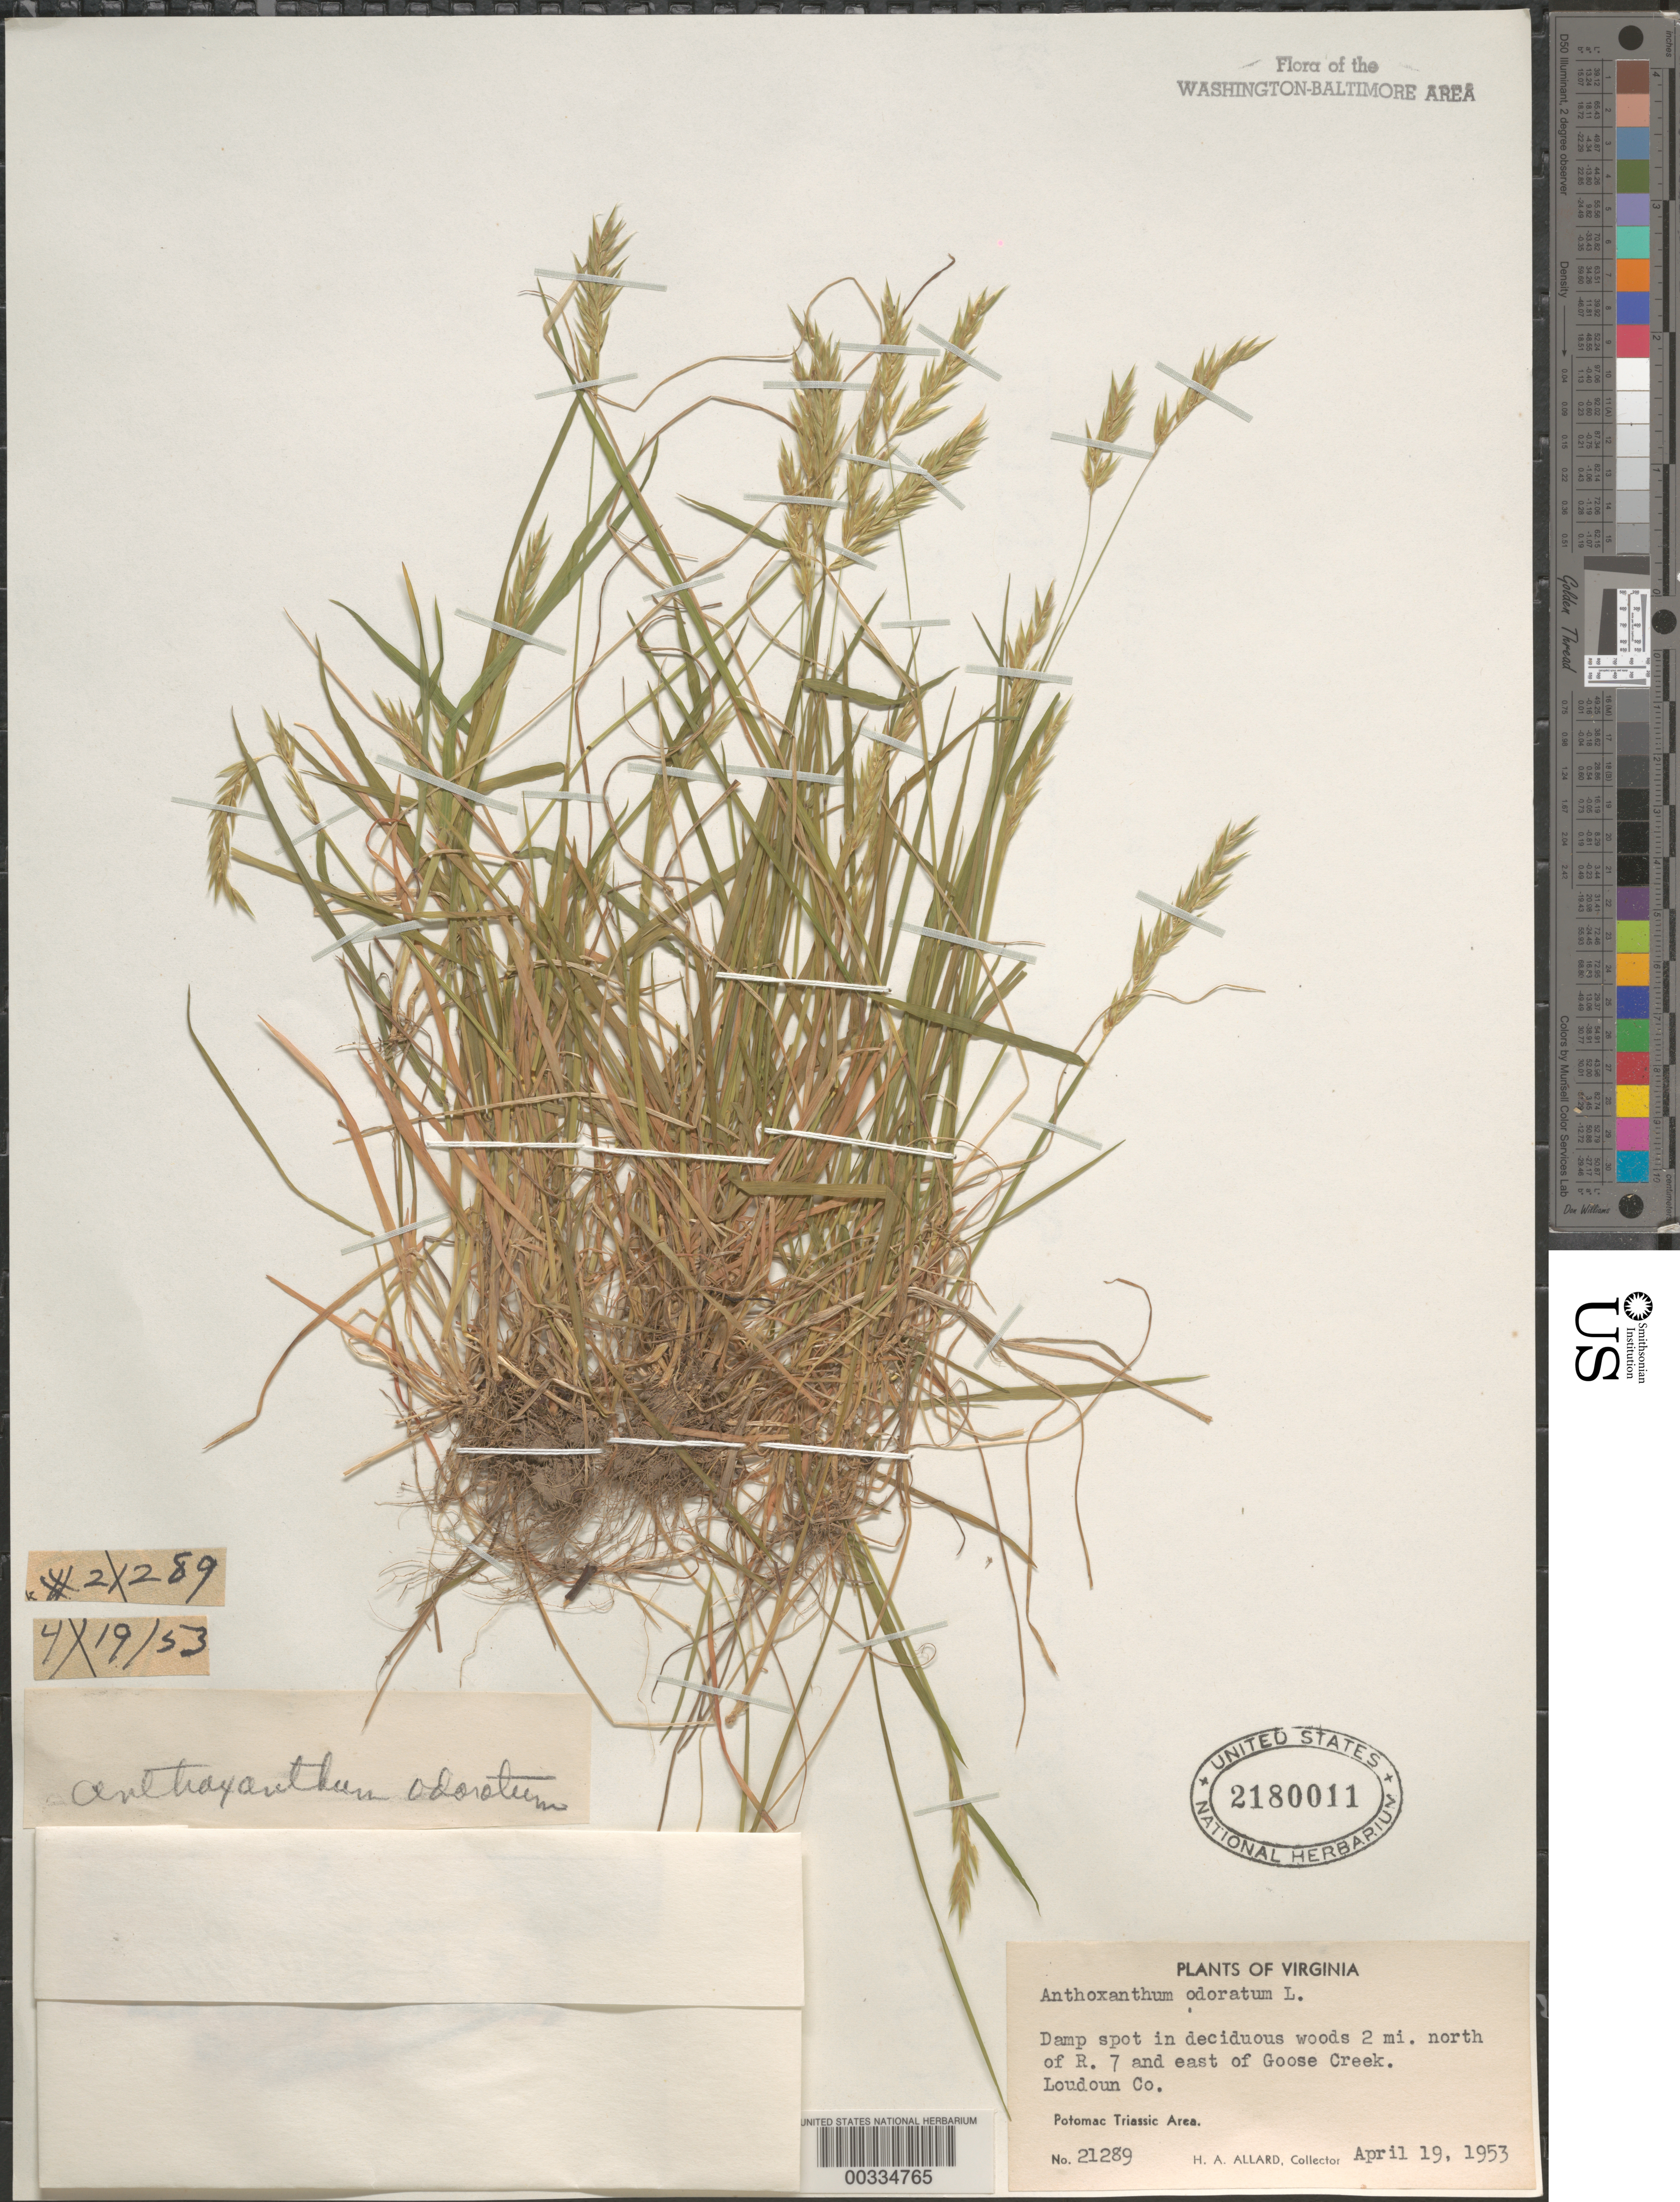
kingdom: Plantae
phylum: Tracheophyta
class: Liliopsida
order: Poales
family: Poaceae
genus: Anthoxanthum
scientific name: Anthoxanthum odoratum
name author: L.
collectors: H. A. Allard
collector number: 21289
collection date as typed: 19 Apr 1953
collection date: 1953-04-19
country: United States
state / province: Virginia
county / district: Loudoun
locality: North of Route 7 and east of Goose Creek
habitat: Damp spot in deciduous woods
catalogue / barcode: US 2180011